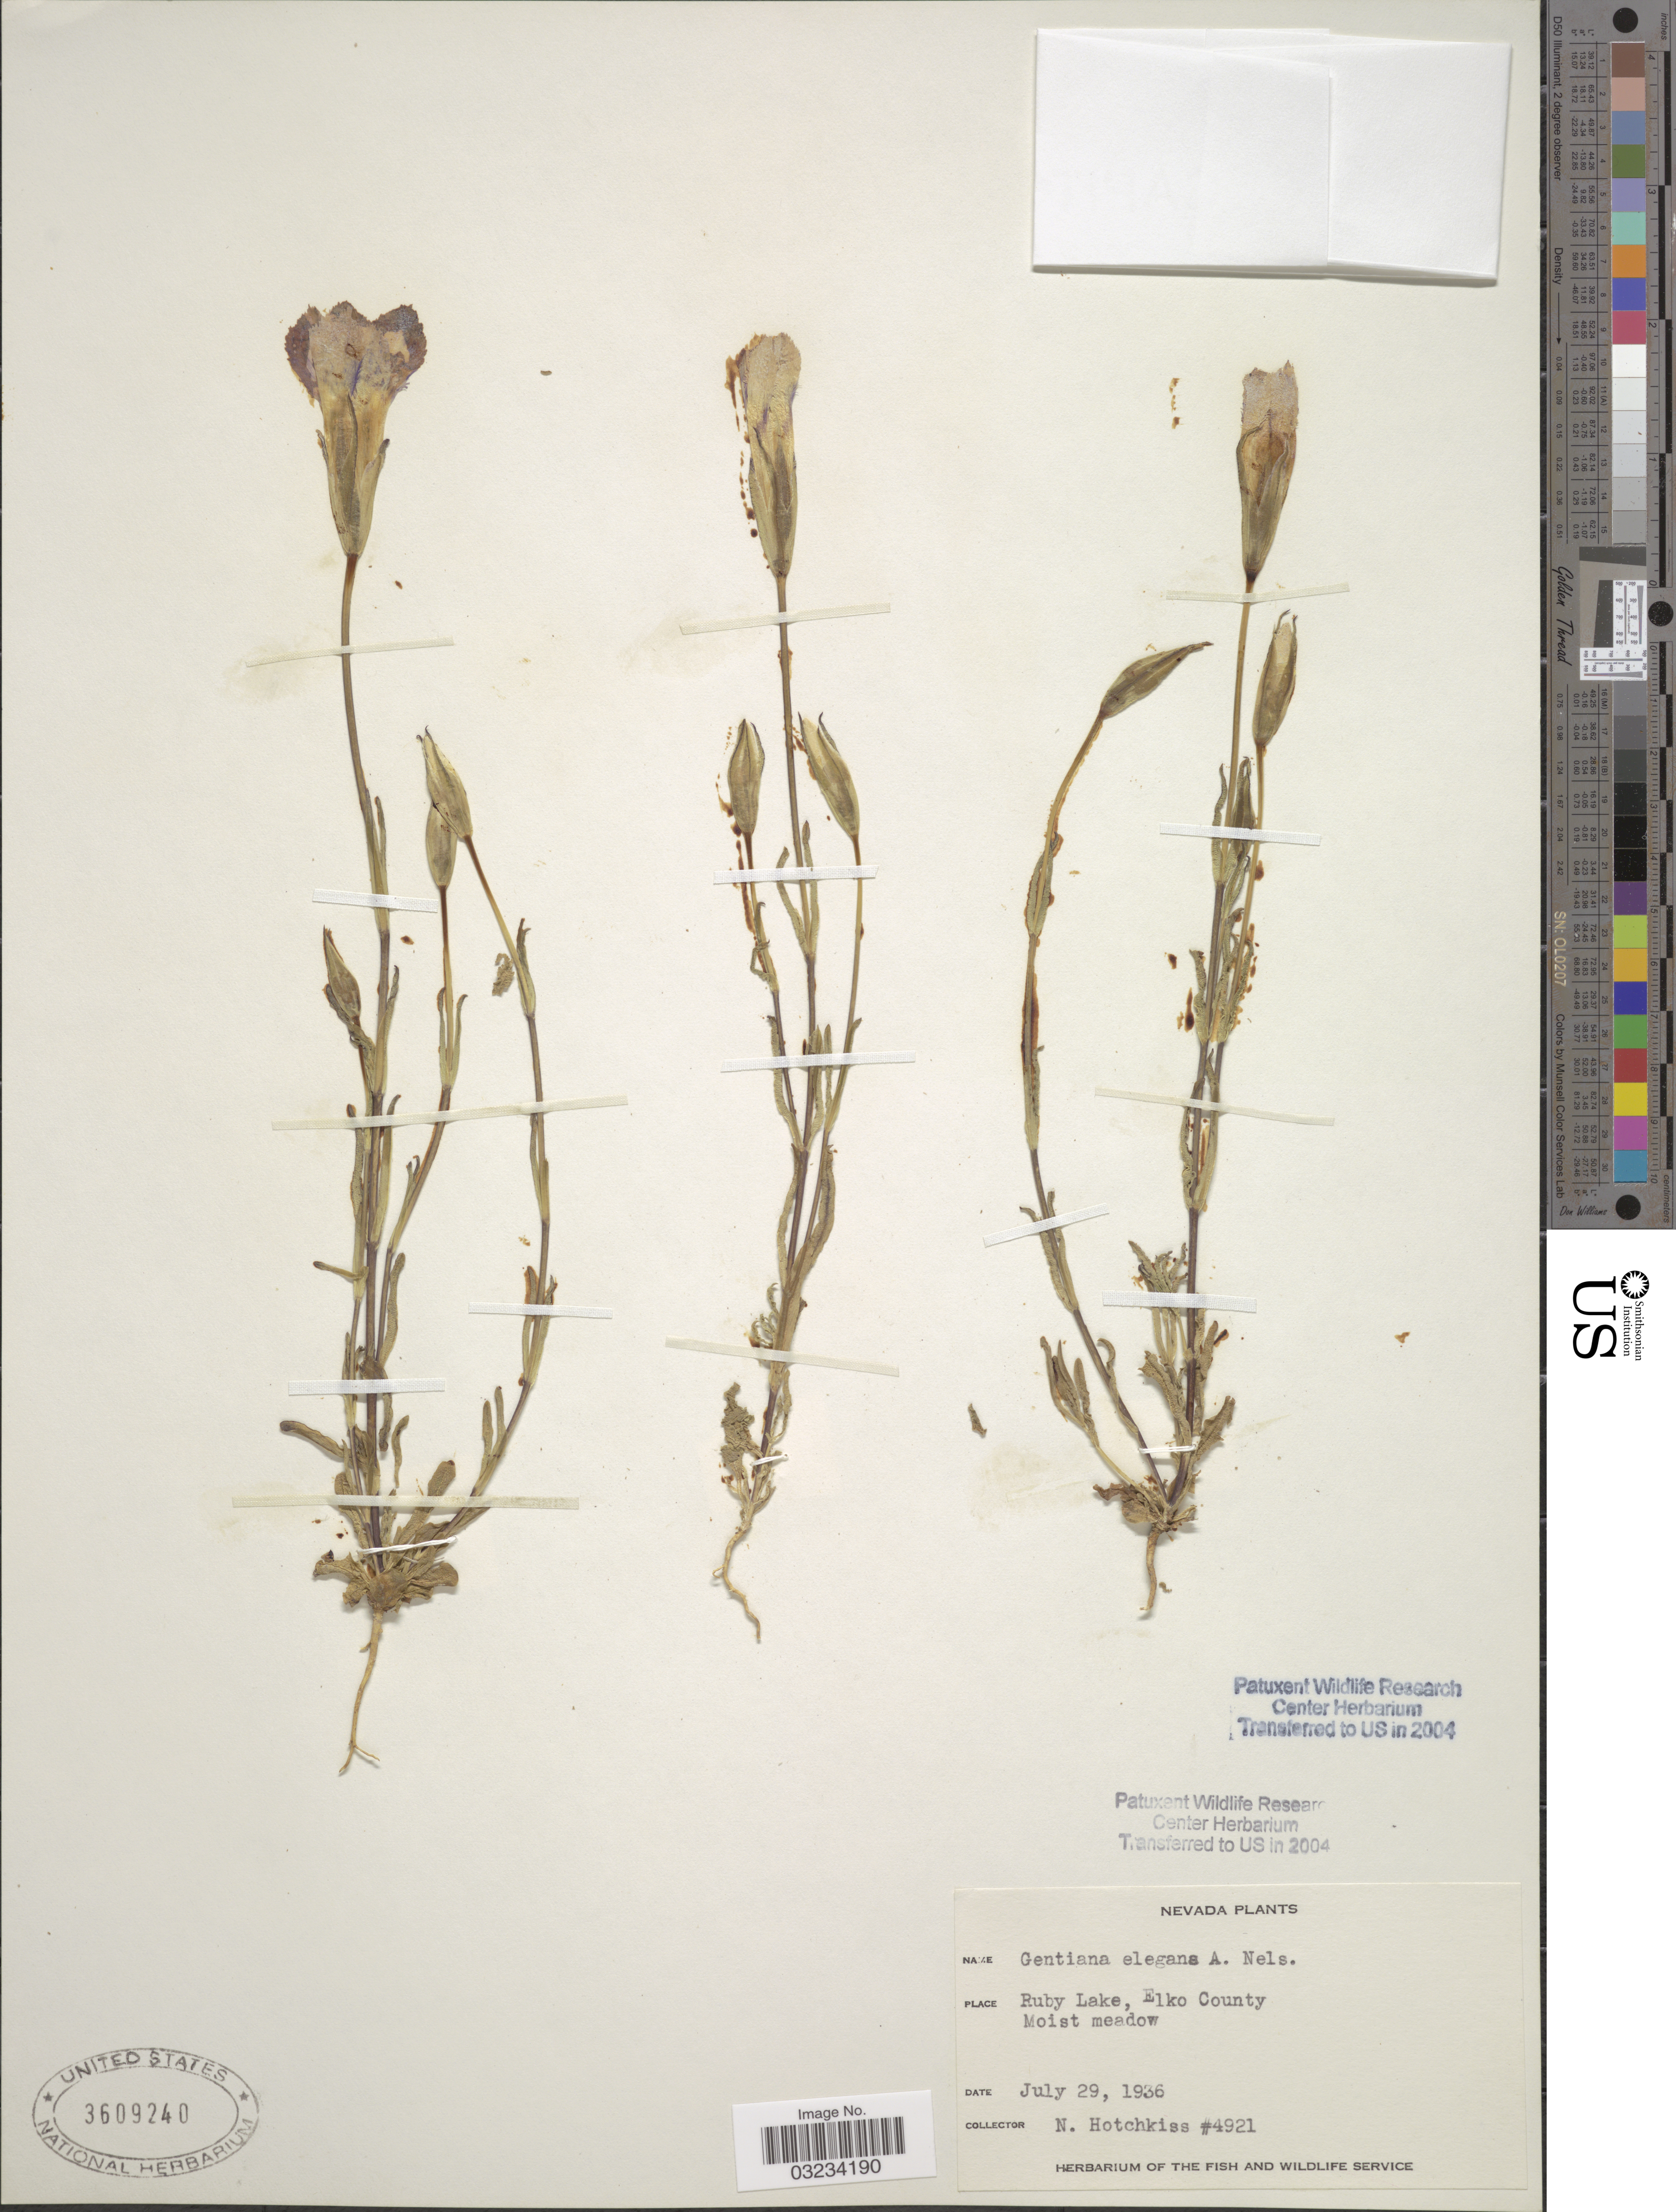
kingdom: Plantae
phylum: Tracheophyta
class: Magnoliopsida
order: Gentianales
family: Gentianaceae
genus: Gentiana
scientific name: Gentiana elegans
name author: A. Nelson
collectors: N. Hotchkiss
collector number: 4921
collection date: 1936-07-29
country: United States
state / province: Nevada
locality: Ruby Lake, Elko County.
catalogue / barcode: US 3609240